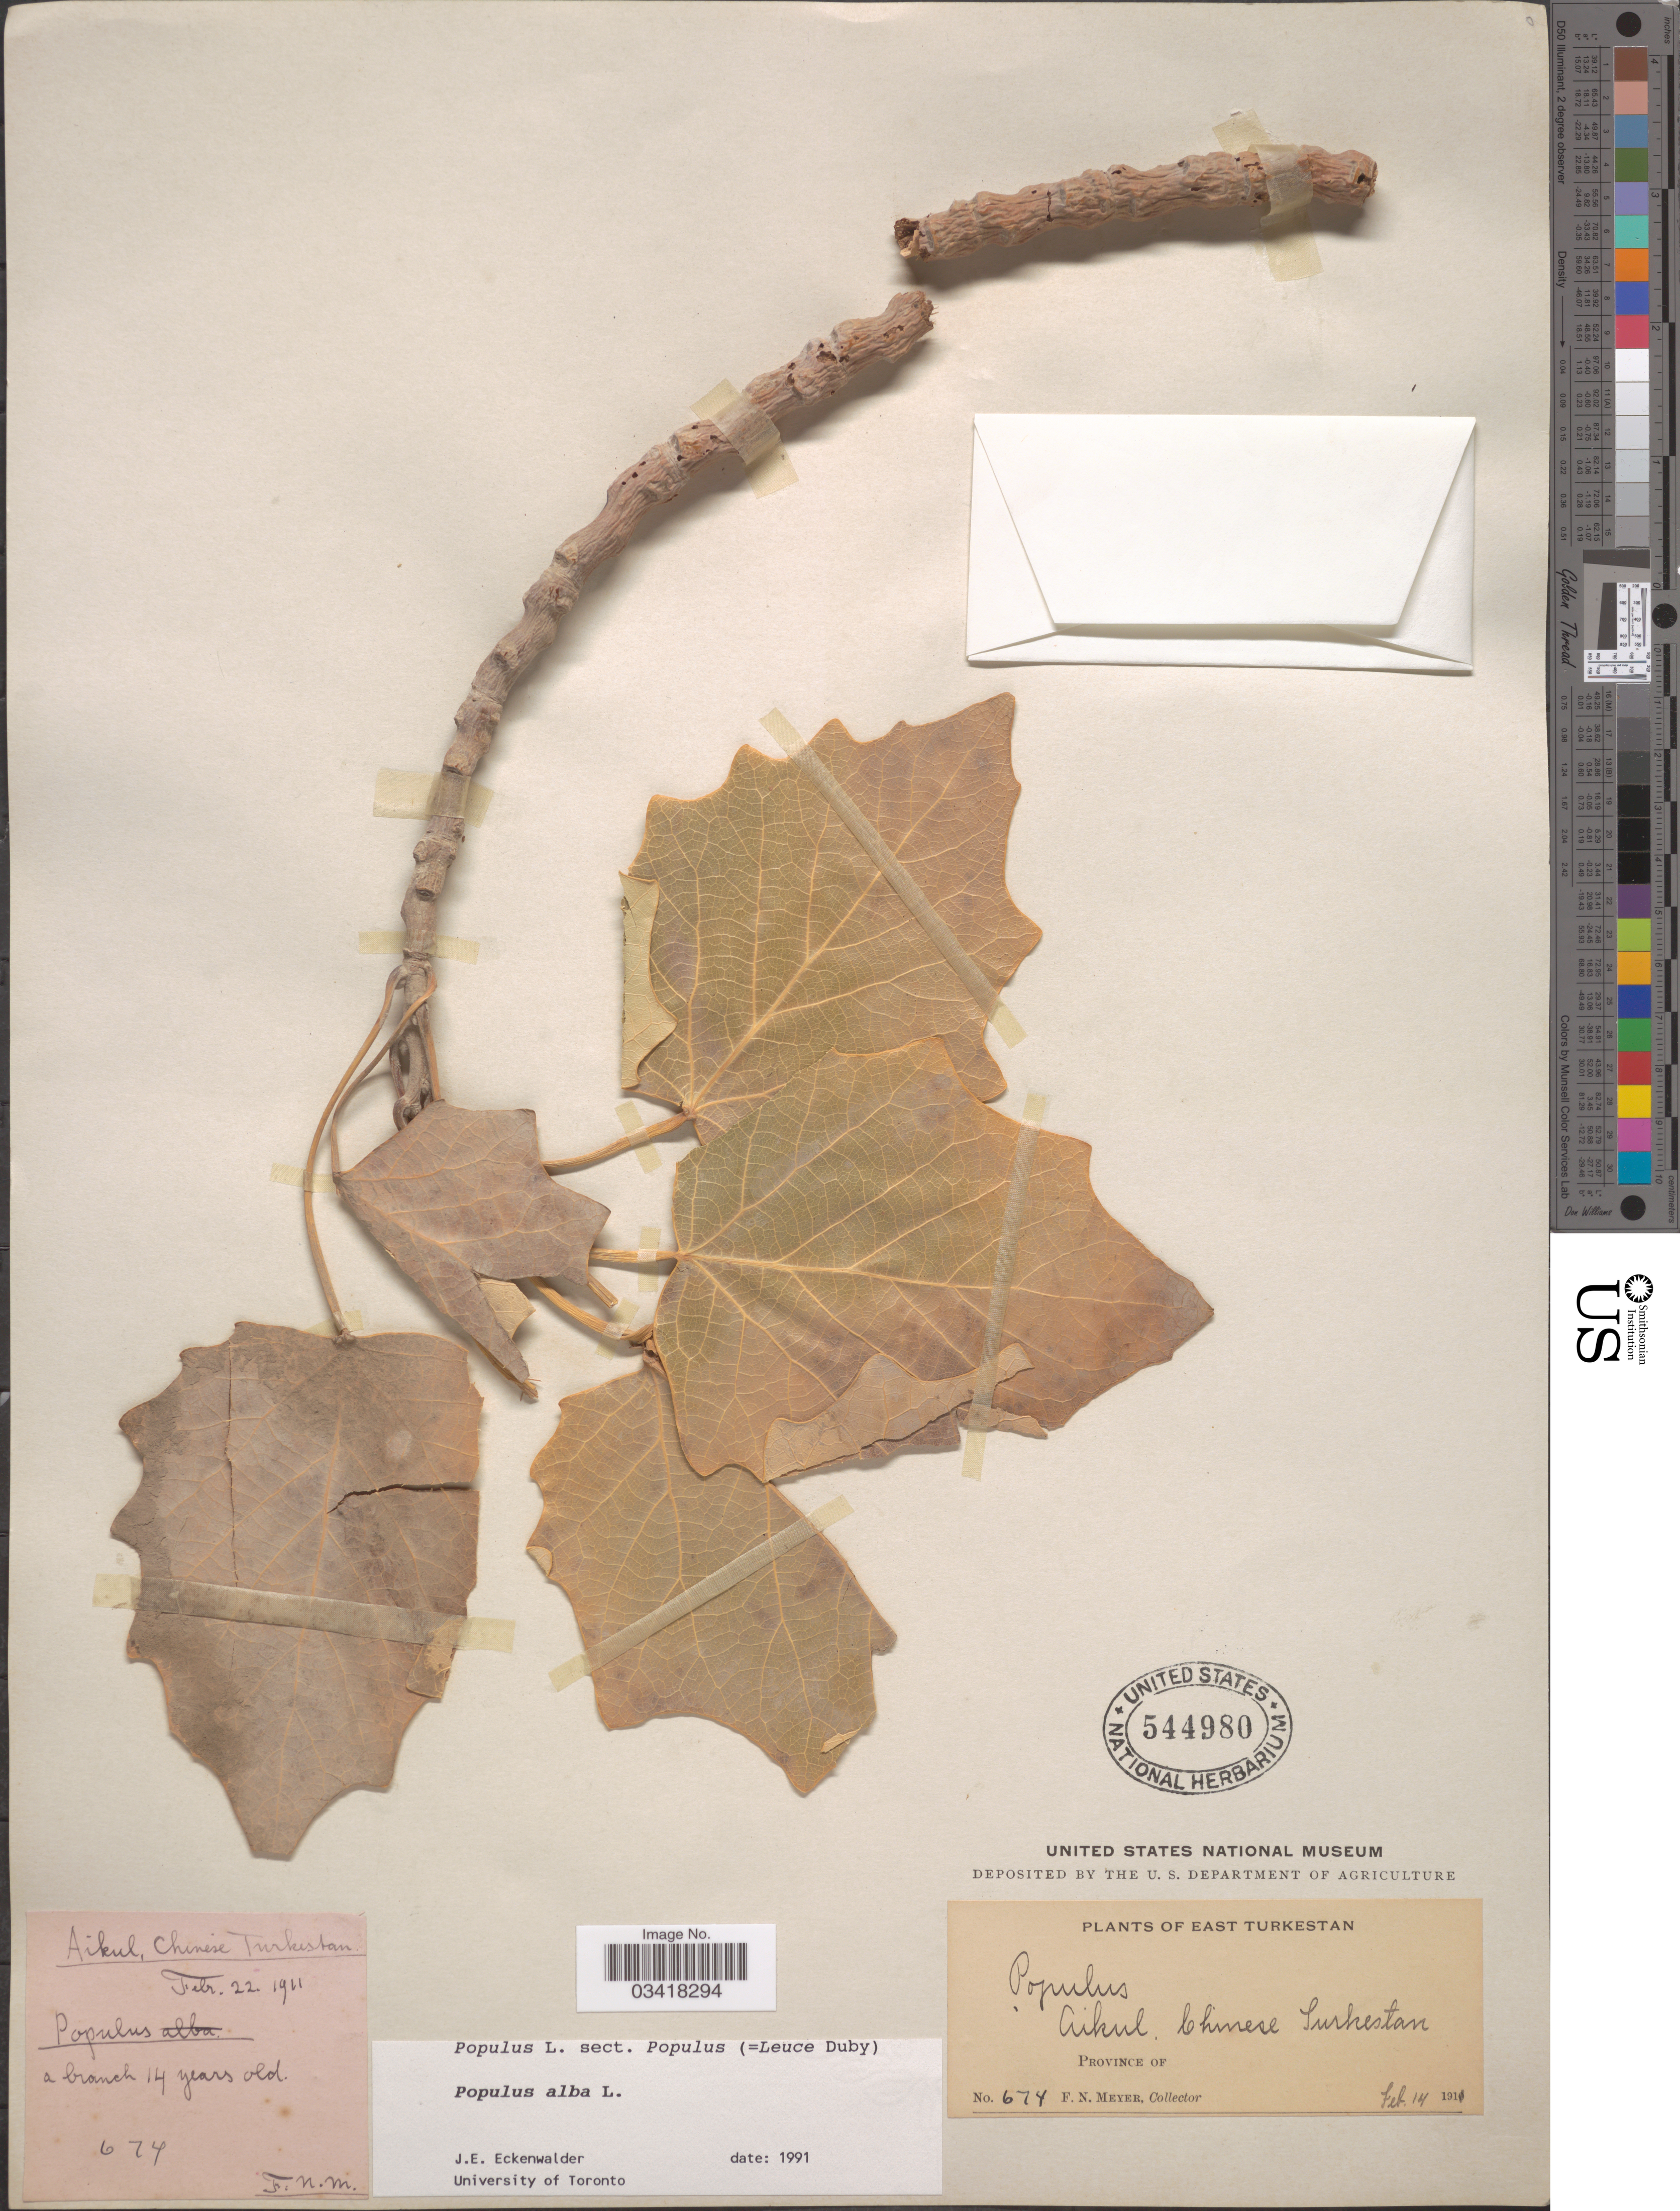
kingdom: Plantae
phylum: Tracheophyta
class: Magnoliopsida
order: Malpighiales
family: Salicaceae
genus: Populus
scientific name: Populus alba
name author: L.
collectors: F. N. Meyer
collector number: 674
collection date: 1911-02-14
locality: East Turkestan. Aikul, Chinese Turkestan.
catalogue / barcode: US 544980